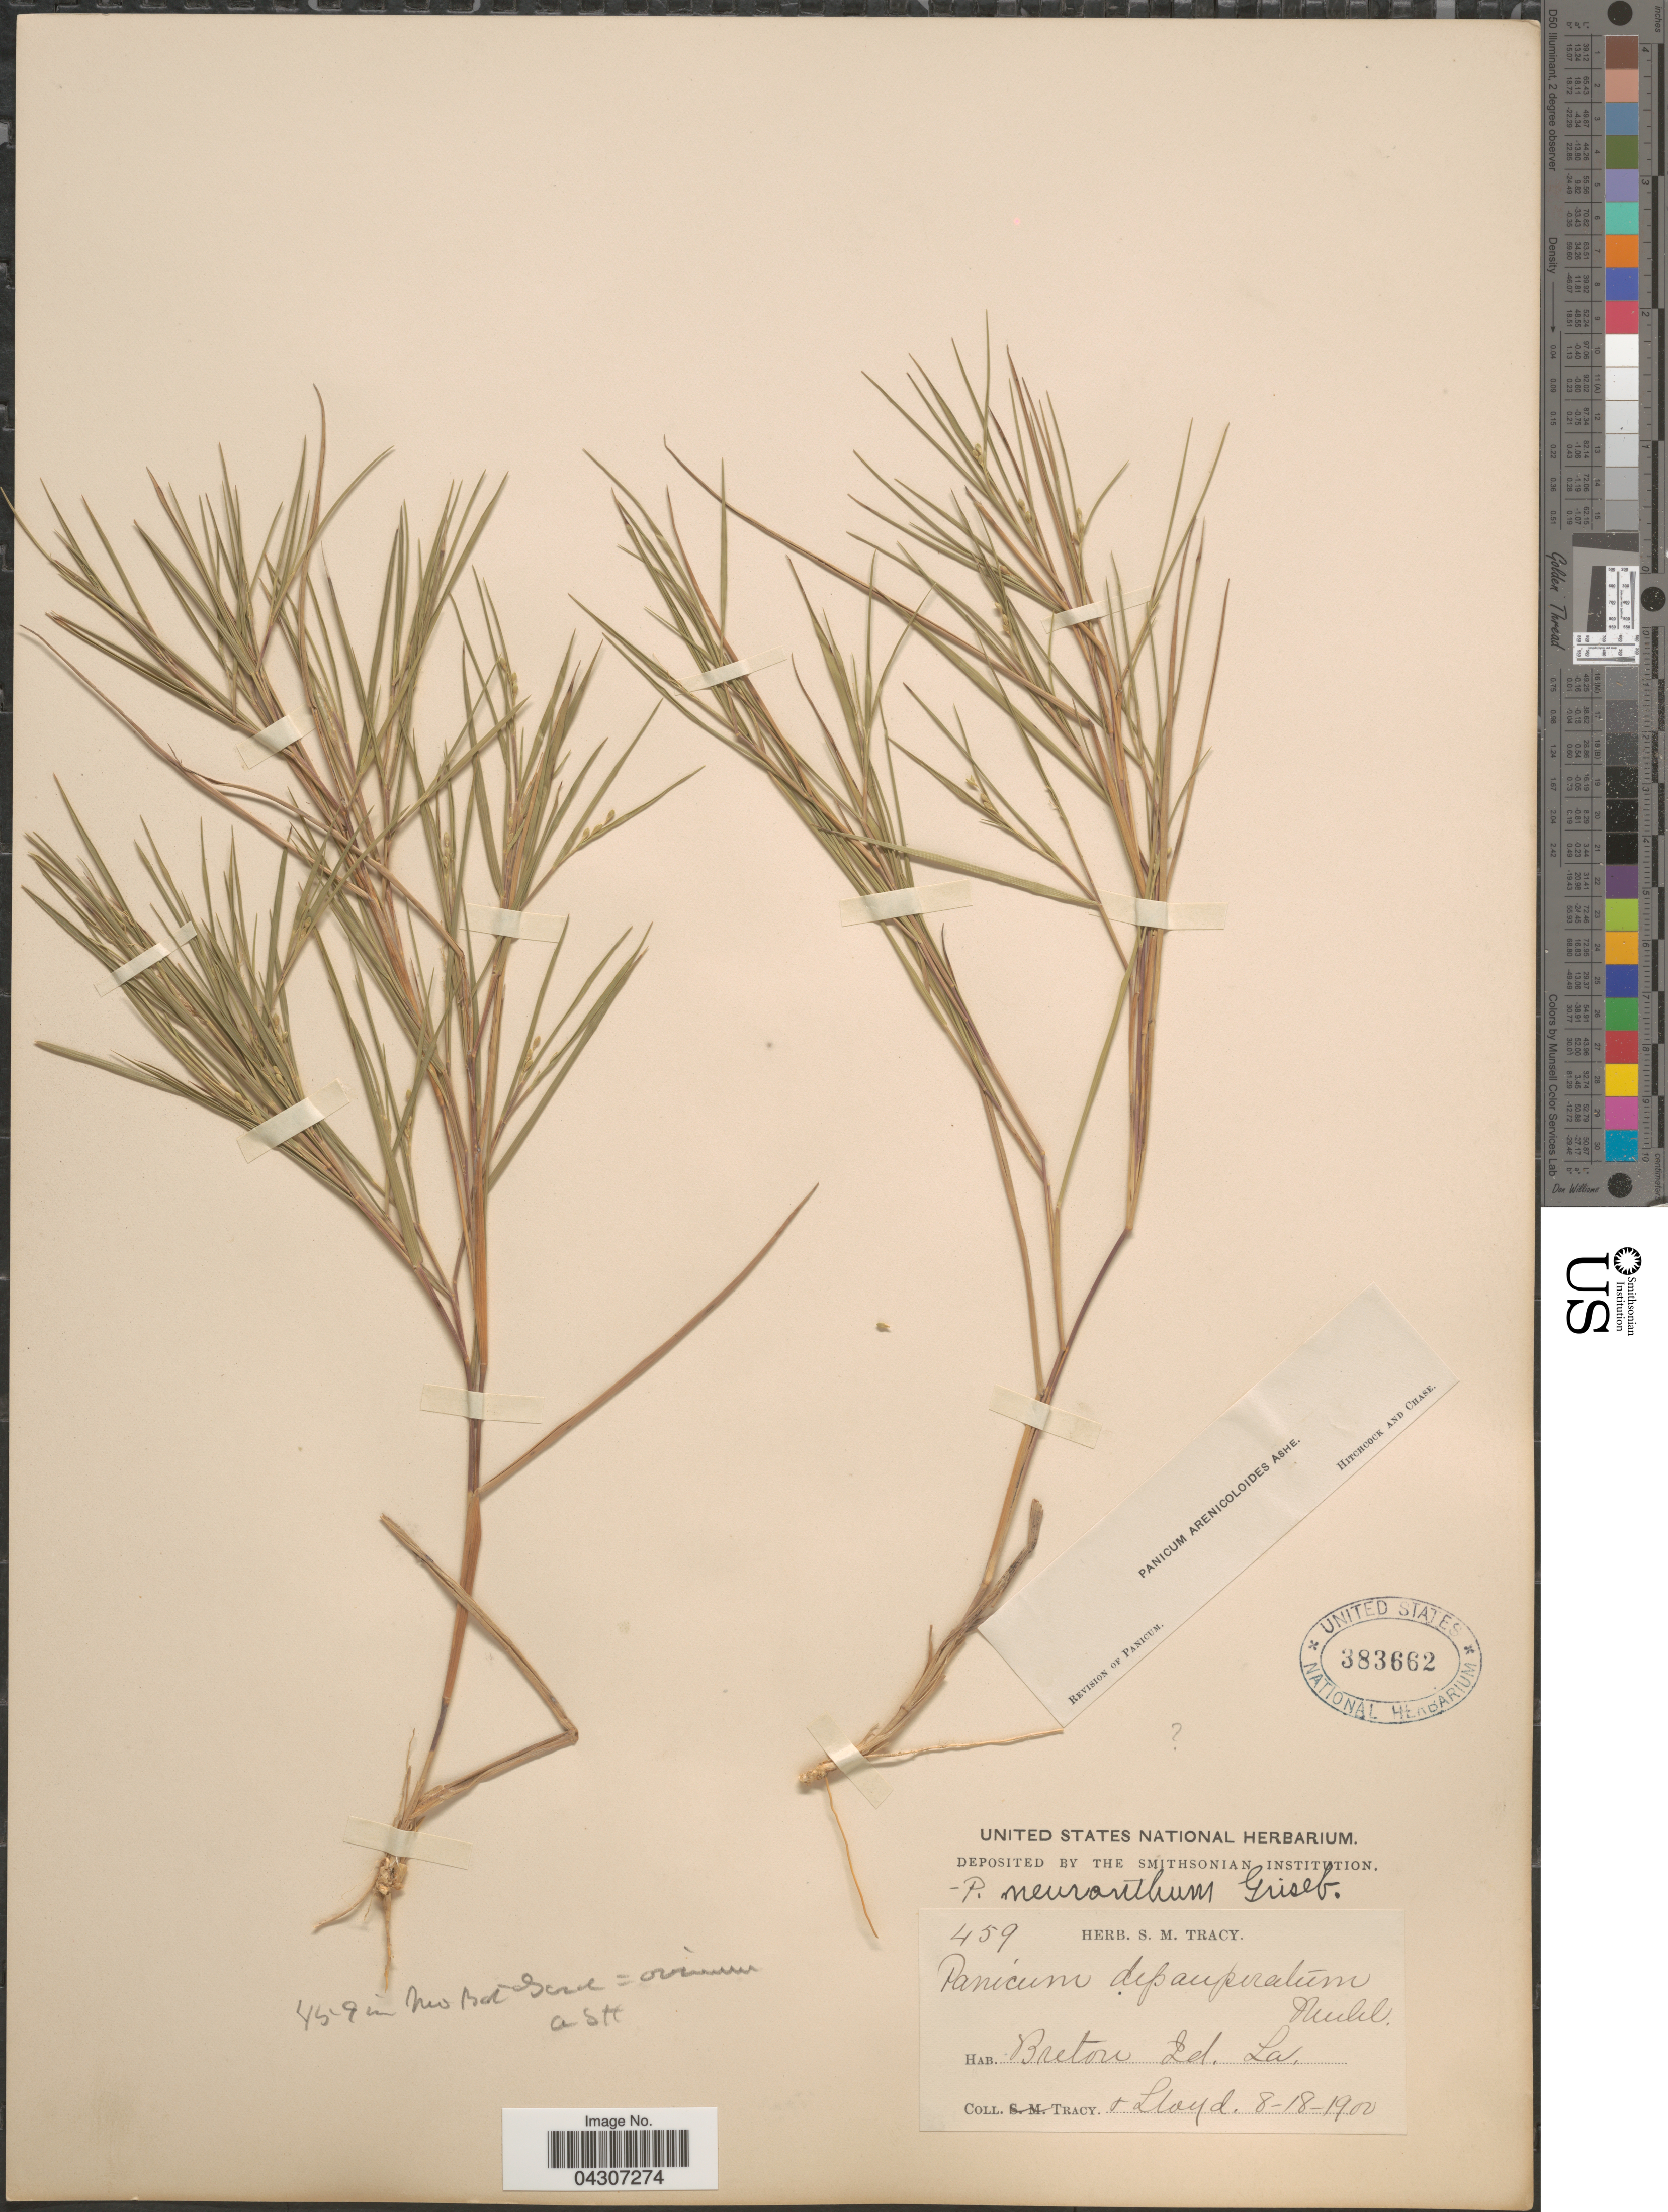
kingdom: Plantae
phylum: Tracheophyta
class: Liliopsida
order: Poales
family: Poaceae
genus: Dichanthelium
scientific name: Dichanthelium aciculare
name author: (Desv. ex Poir.) Gould & C.A. Clark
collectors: -. Tracy & -- Lloyd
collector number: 459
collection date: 1900-08-18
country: United States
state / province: Louisiana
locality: Breton Id.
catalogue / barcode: US 383662